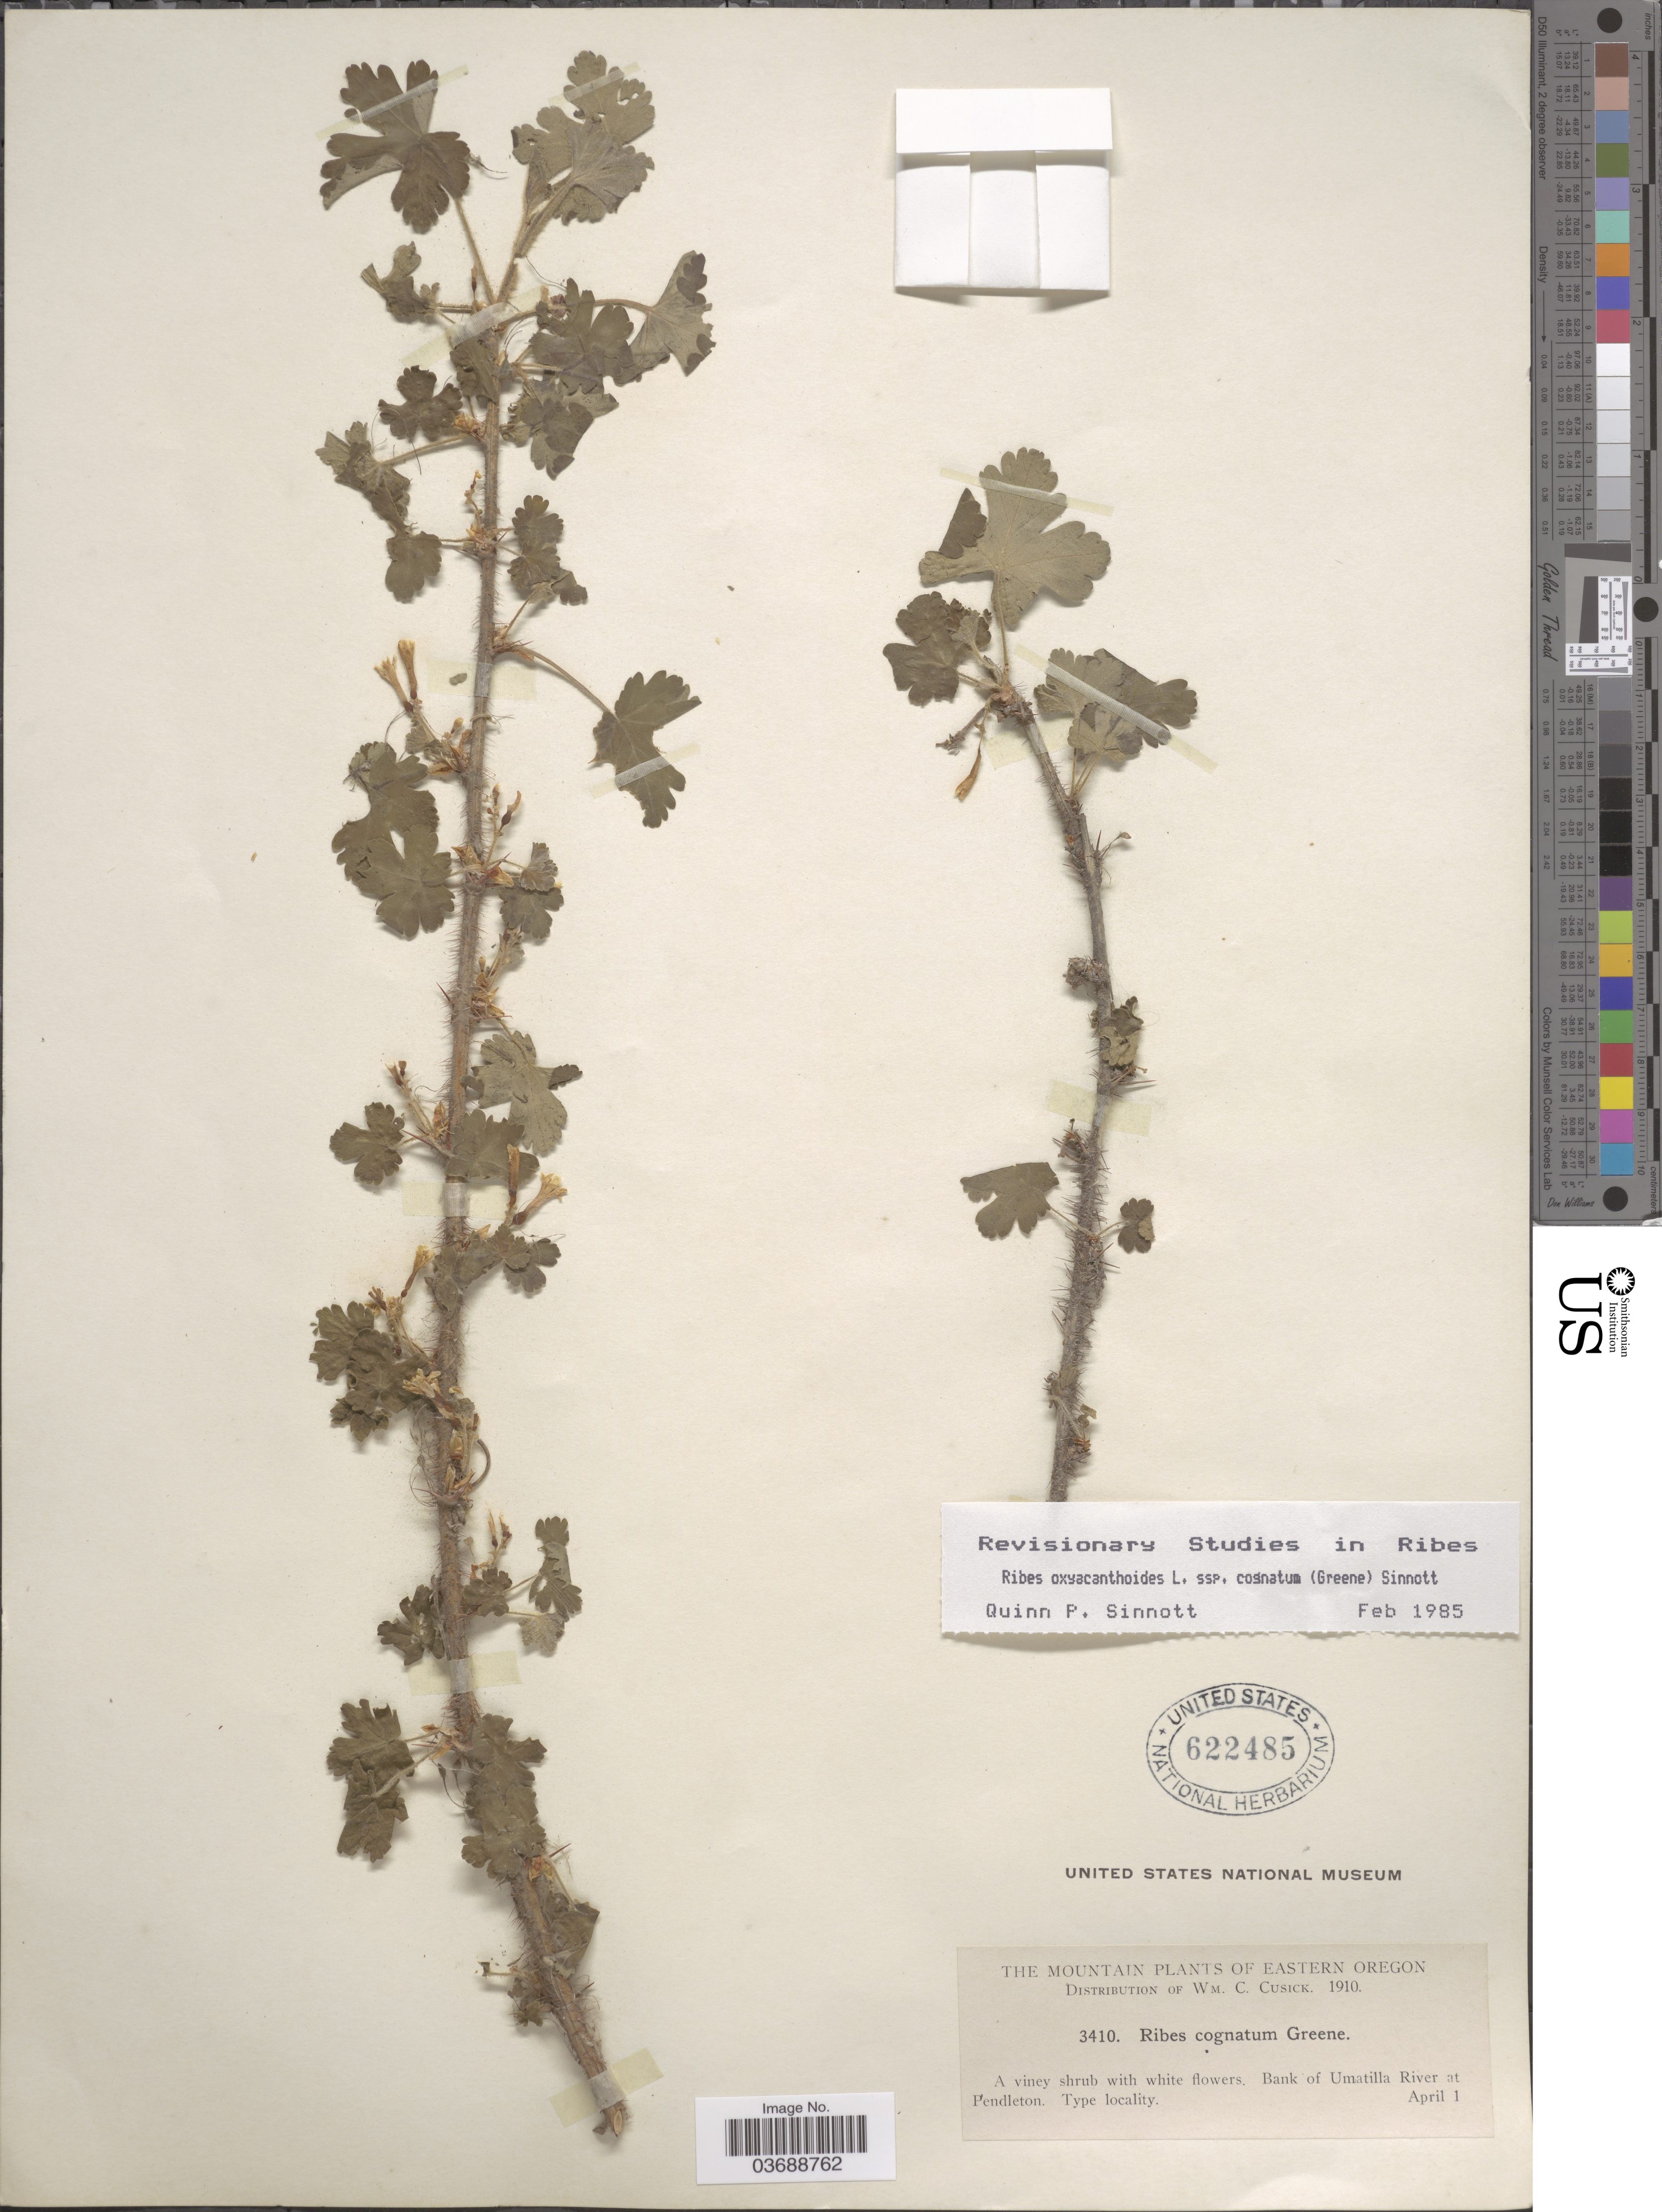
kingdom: Plantae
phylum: Tracheophyta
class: Magnoliopsida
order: Saxifragales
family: Grossulariaceae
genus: Ribes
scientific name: Ribes oxyacanthoides var. cognatum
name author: (Greene) Morin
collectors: W. C. Cusick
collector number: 3410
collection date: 1910-04-01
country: United States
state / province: Oregon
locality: The Mountain. Eastern Oregon. Bank of Umatilla River at Pendleton.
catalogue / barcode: US 622485